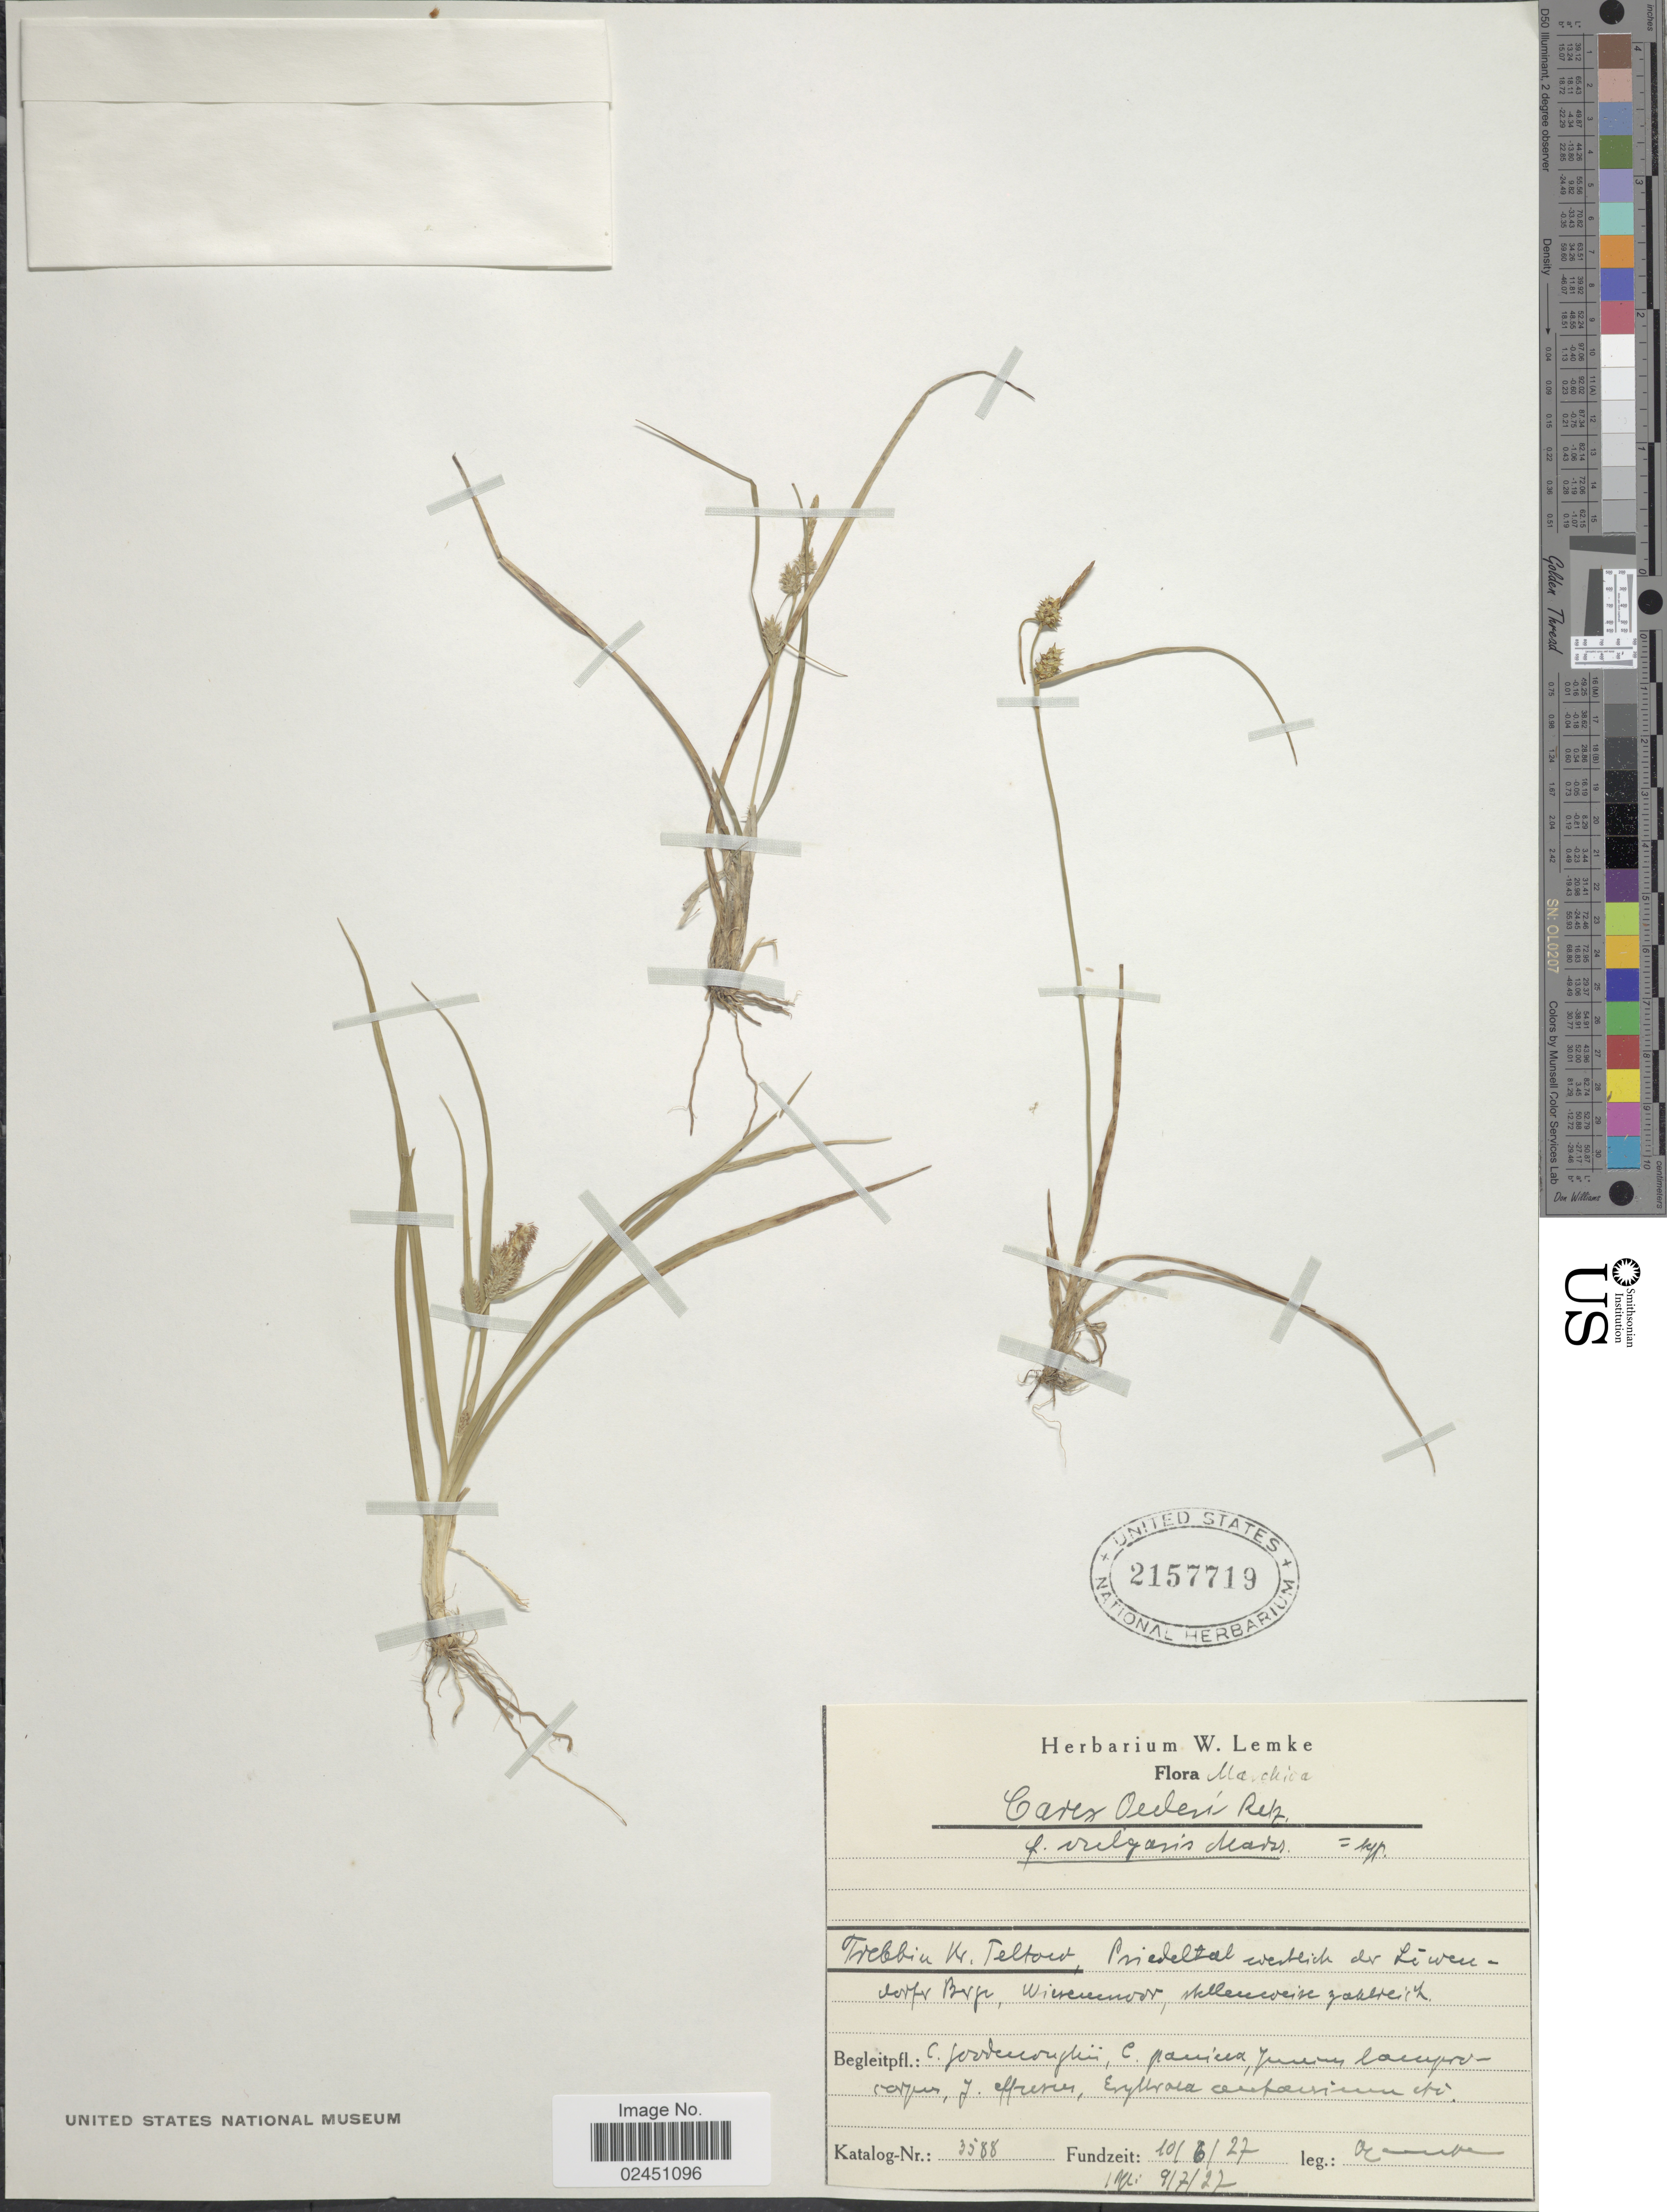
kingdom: Plantae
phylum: Tracheophyta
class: Liliopsida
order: Poales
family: Cyperaceae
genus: Carex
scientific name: Carex oederi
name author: Retz.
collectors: W. Lemke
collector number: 3588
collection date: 1927-06-10,1927-07-09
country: Germany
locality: Flora Marchica, priedetal wedreich dr Lewelldorfr, Wieremenodt, Hellendeire zabereich [interpreted]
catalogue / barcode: US 2157719